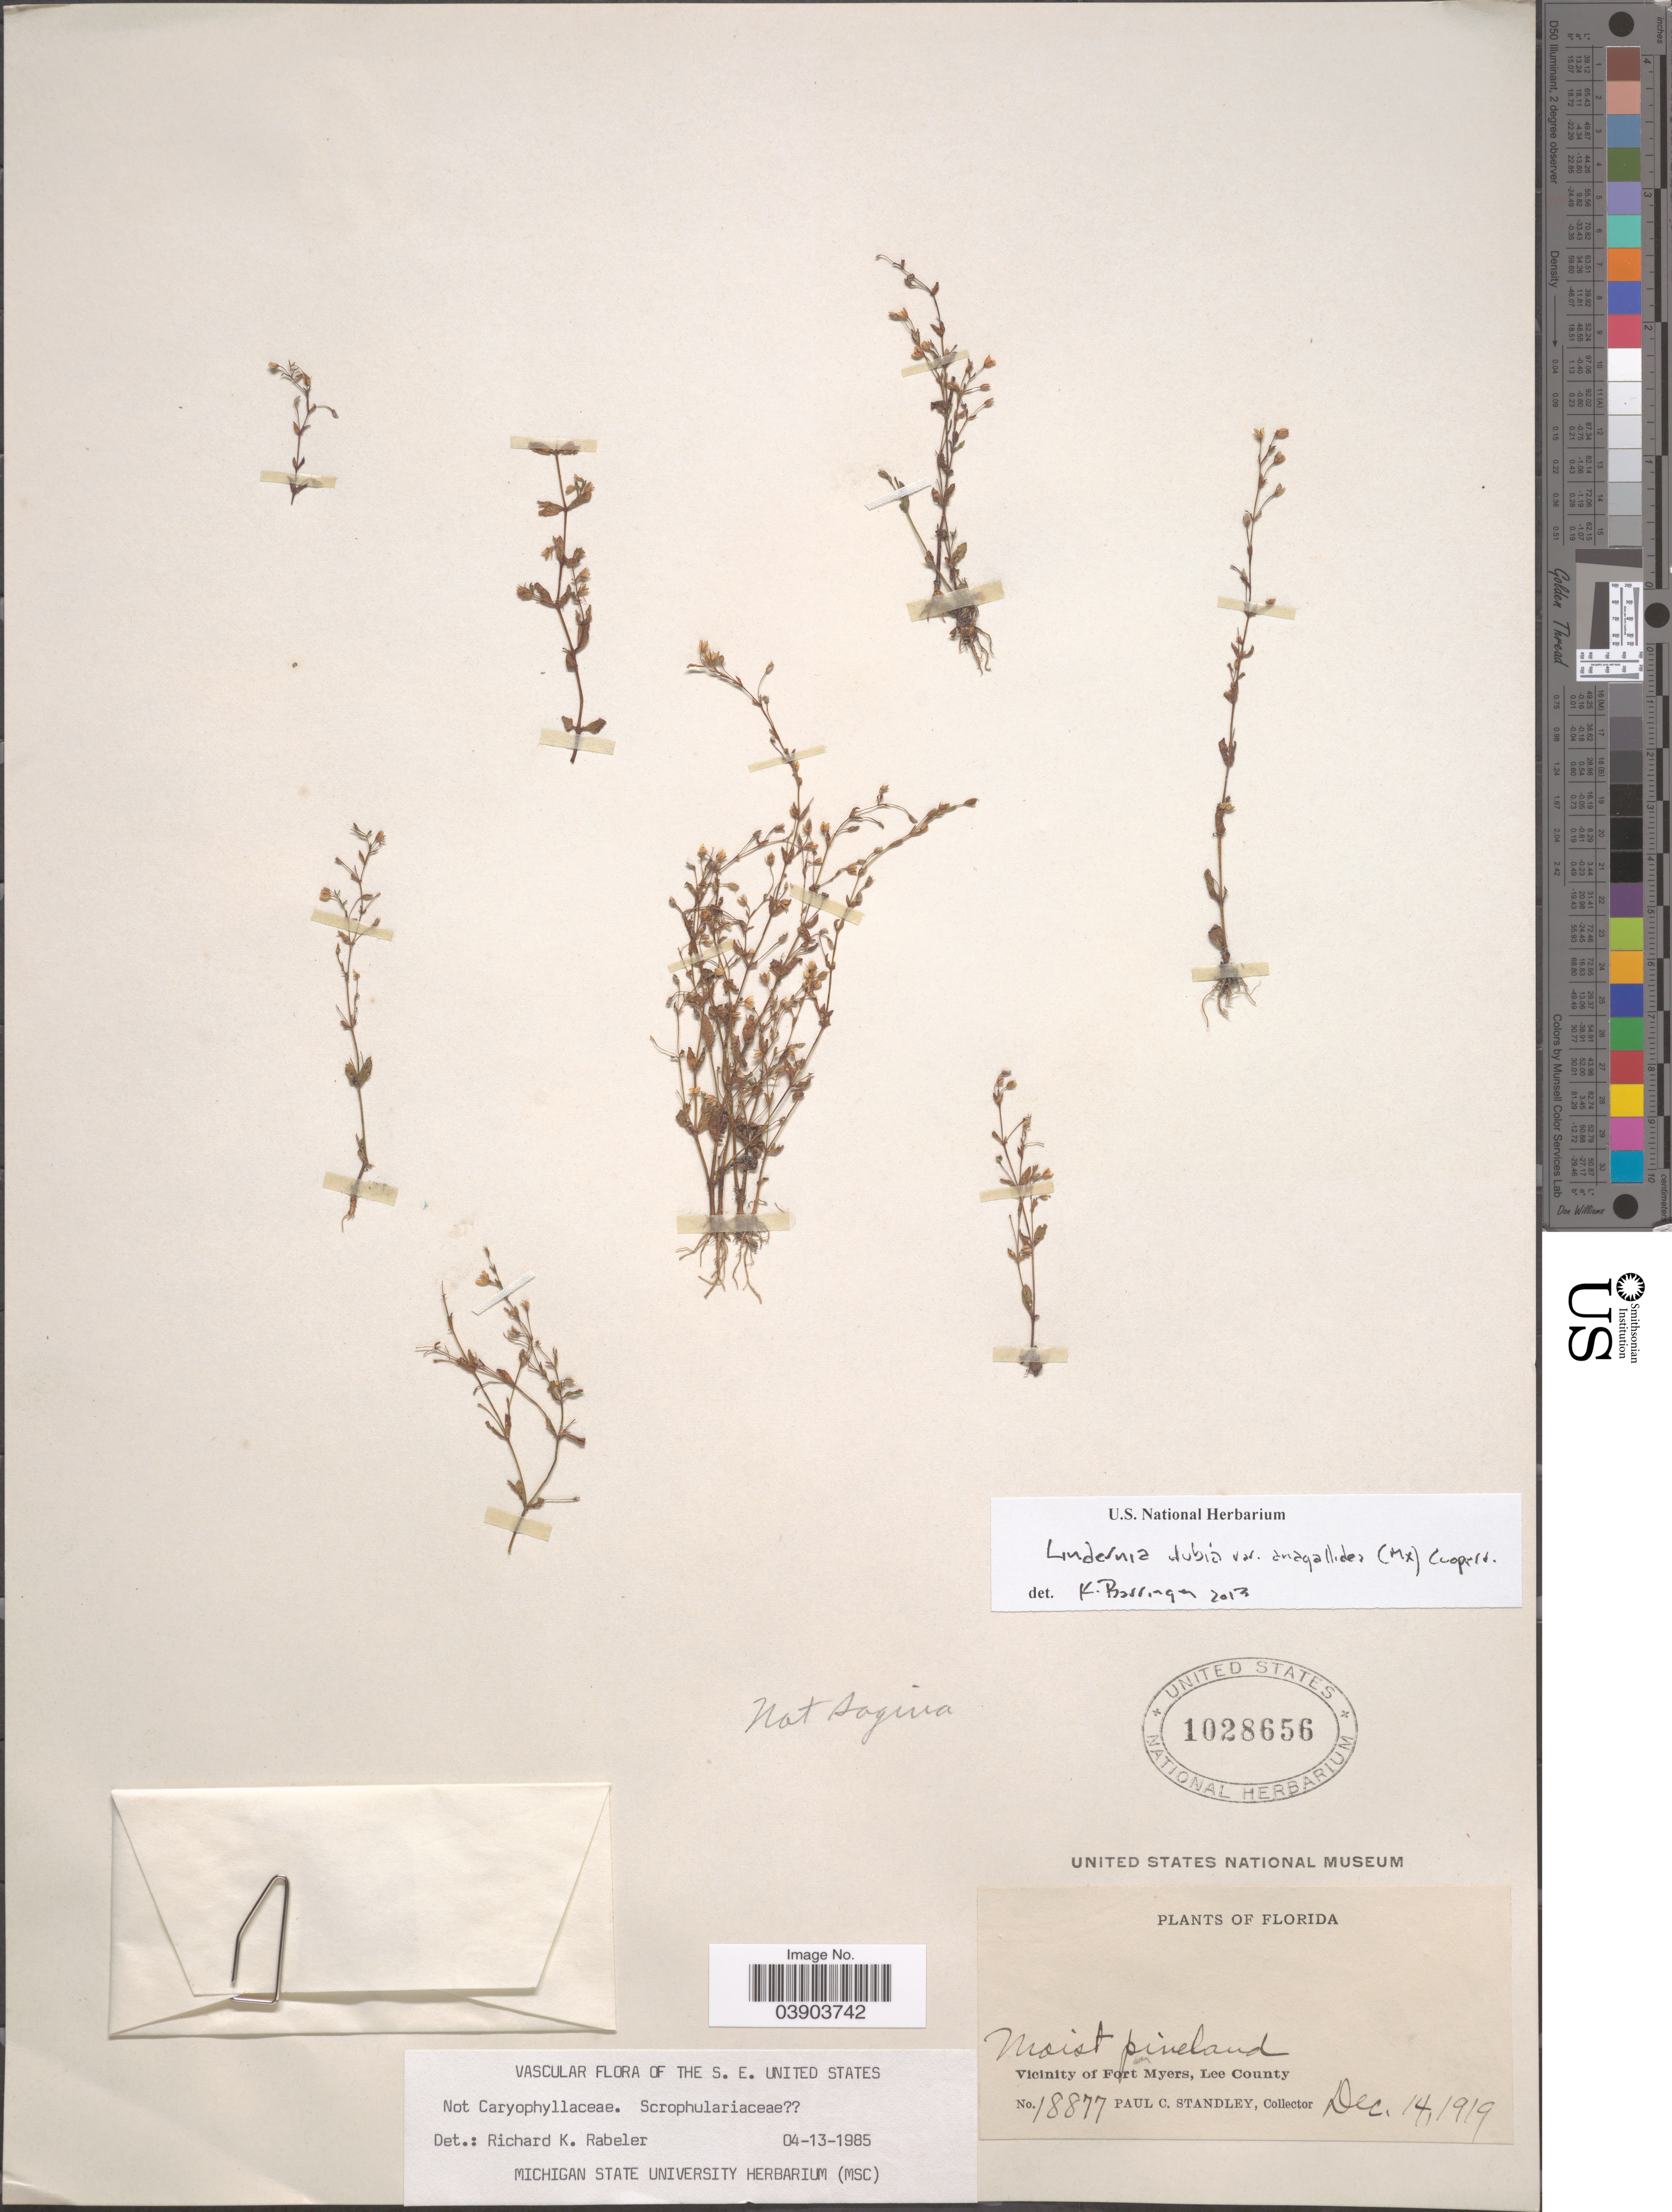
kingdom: Plantae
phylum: Tracheophyta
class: Magnoliopsida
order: Lamiales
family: Linderniaceae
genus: Lindernia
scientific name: Lindernia anagallidea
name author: (Michx.) Pennell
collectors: P. C. Standley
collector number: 18877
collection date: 1919-12-14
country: United States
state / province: Florida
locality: Vicinity of Fort Myers, Lee County.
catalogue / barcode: US 1028656